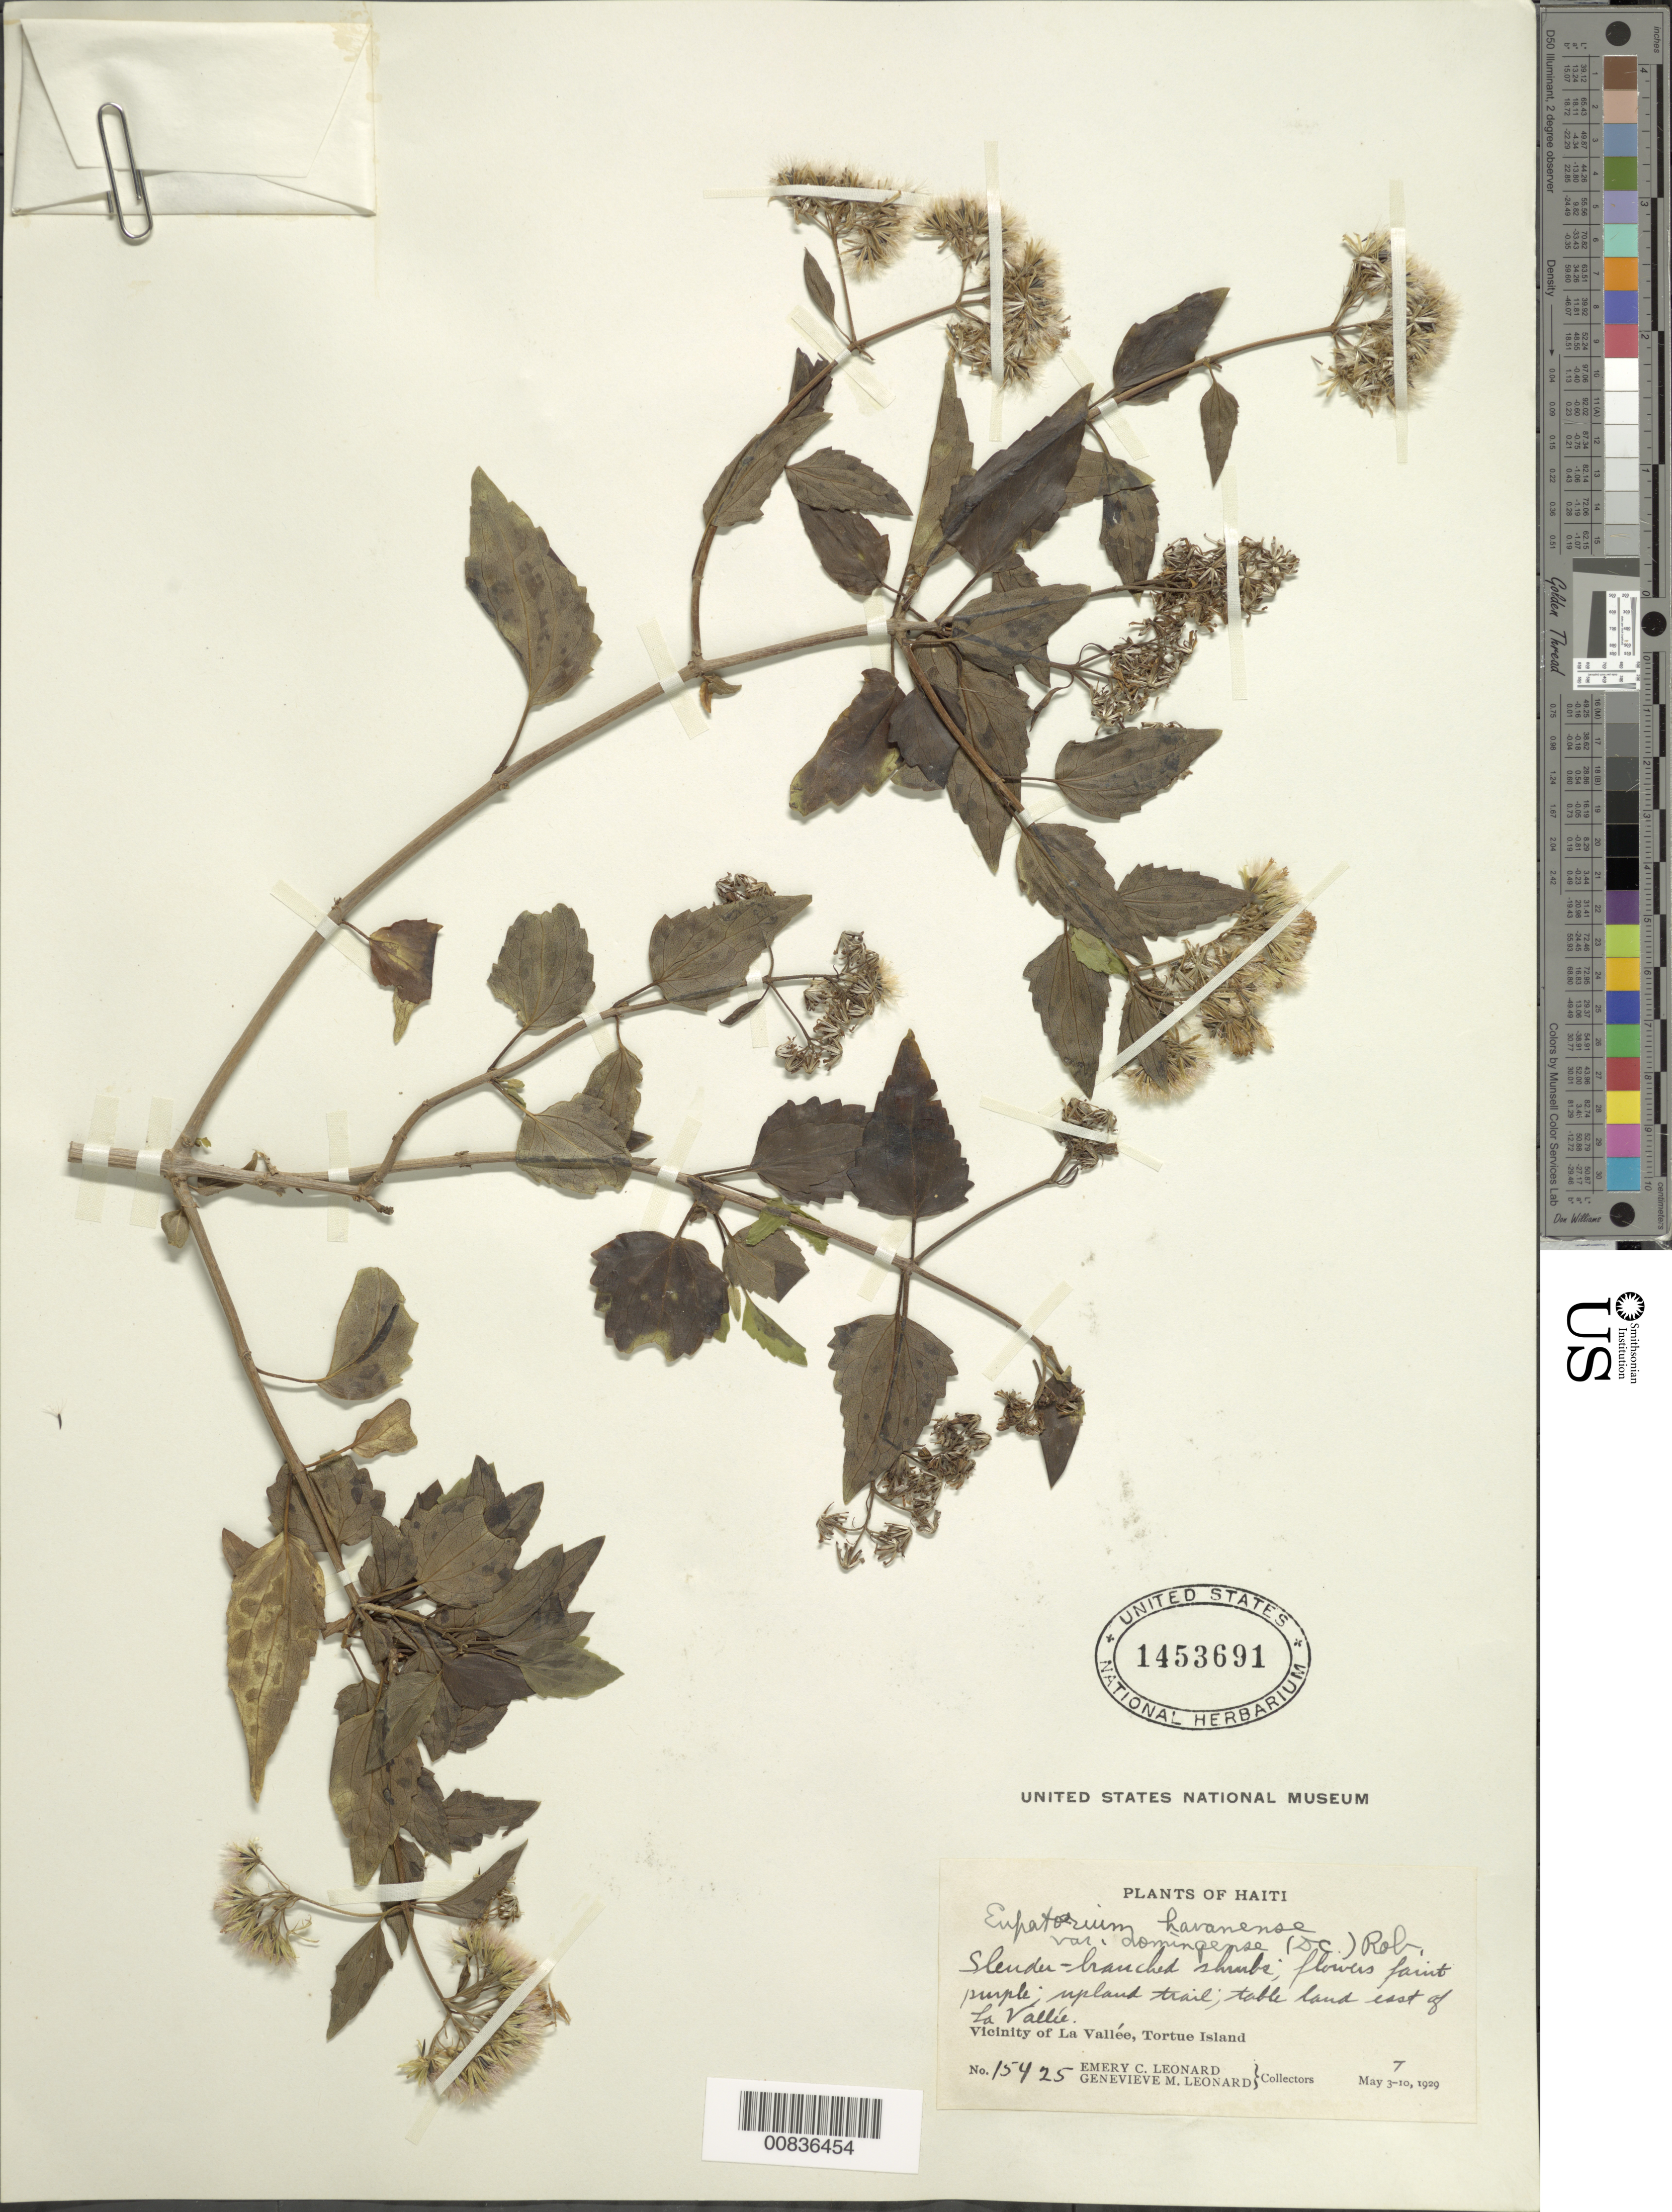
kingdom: Plantae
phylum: Tracheophyta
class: Magnoliopsida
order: Asterales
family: Asteraceae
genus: Ageratina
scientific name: Ageratina havanensis var. domingense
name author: (DC.) H. Rob.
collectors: E. C. Leonard & G. M. Leonard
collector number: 15425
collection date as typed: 07 May 1929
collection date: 1929-05-07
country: Haiti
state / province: Nord-Ouest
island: Île de la Tortue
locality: Vicinity of La Vallée, table-land E of source,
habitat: Upland trail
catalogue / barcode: US 1453691